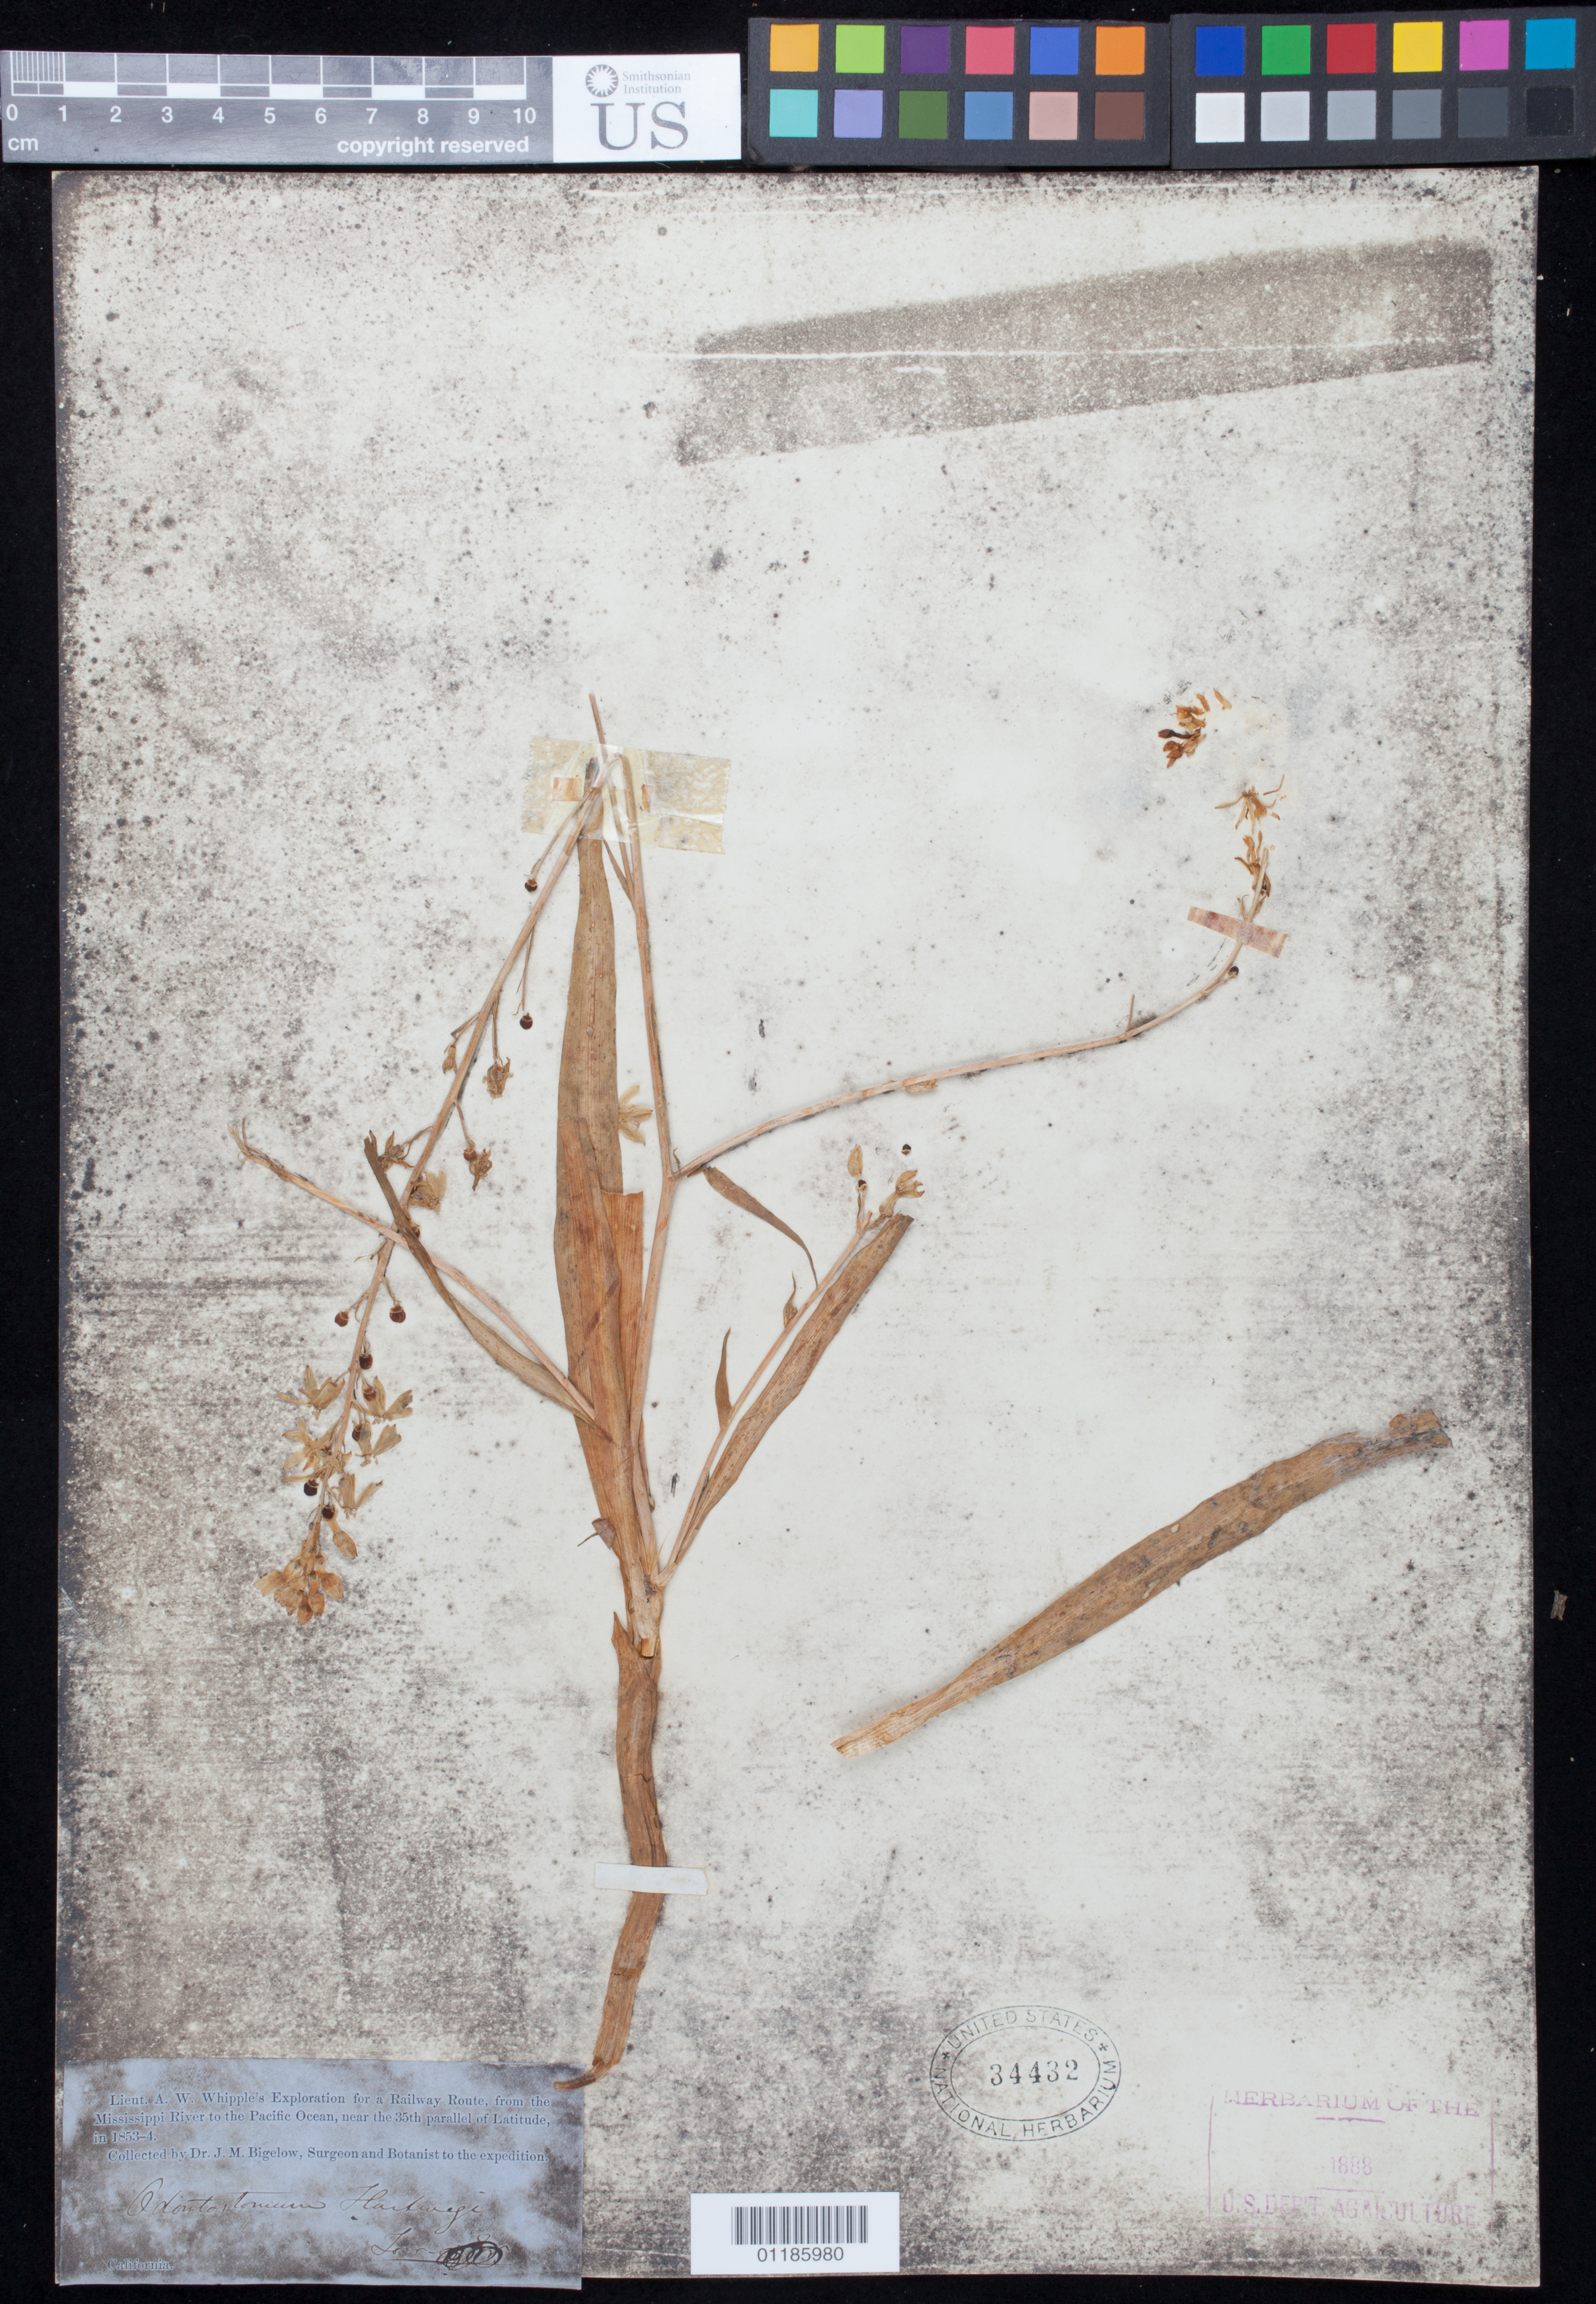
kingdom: Plantae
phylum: Tracheophyta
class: Liliopsida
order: Asparagales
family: Tecophilaeaceae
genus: Odontostomum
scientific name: Odontostomum hartwegii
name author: Torr.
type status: Syntype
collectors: J. M. Bigelow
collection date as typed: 1853 to -- --- 1854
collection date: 1853/1854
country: United States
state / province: California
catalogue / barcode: US 34432